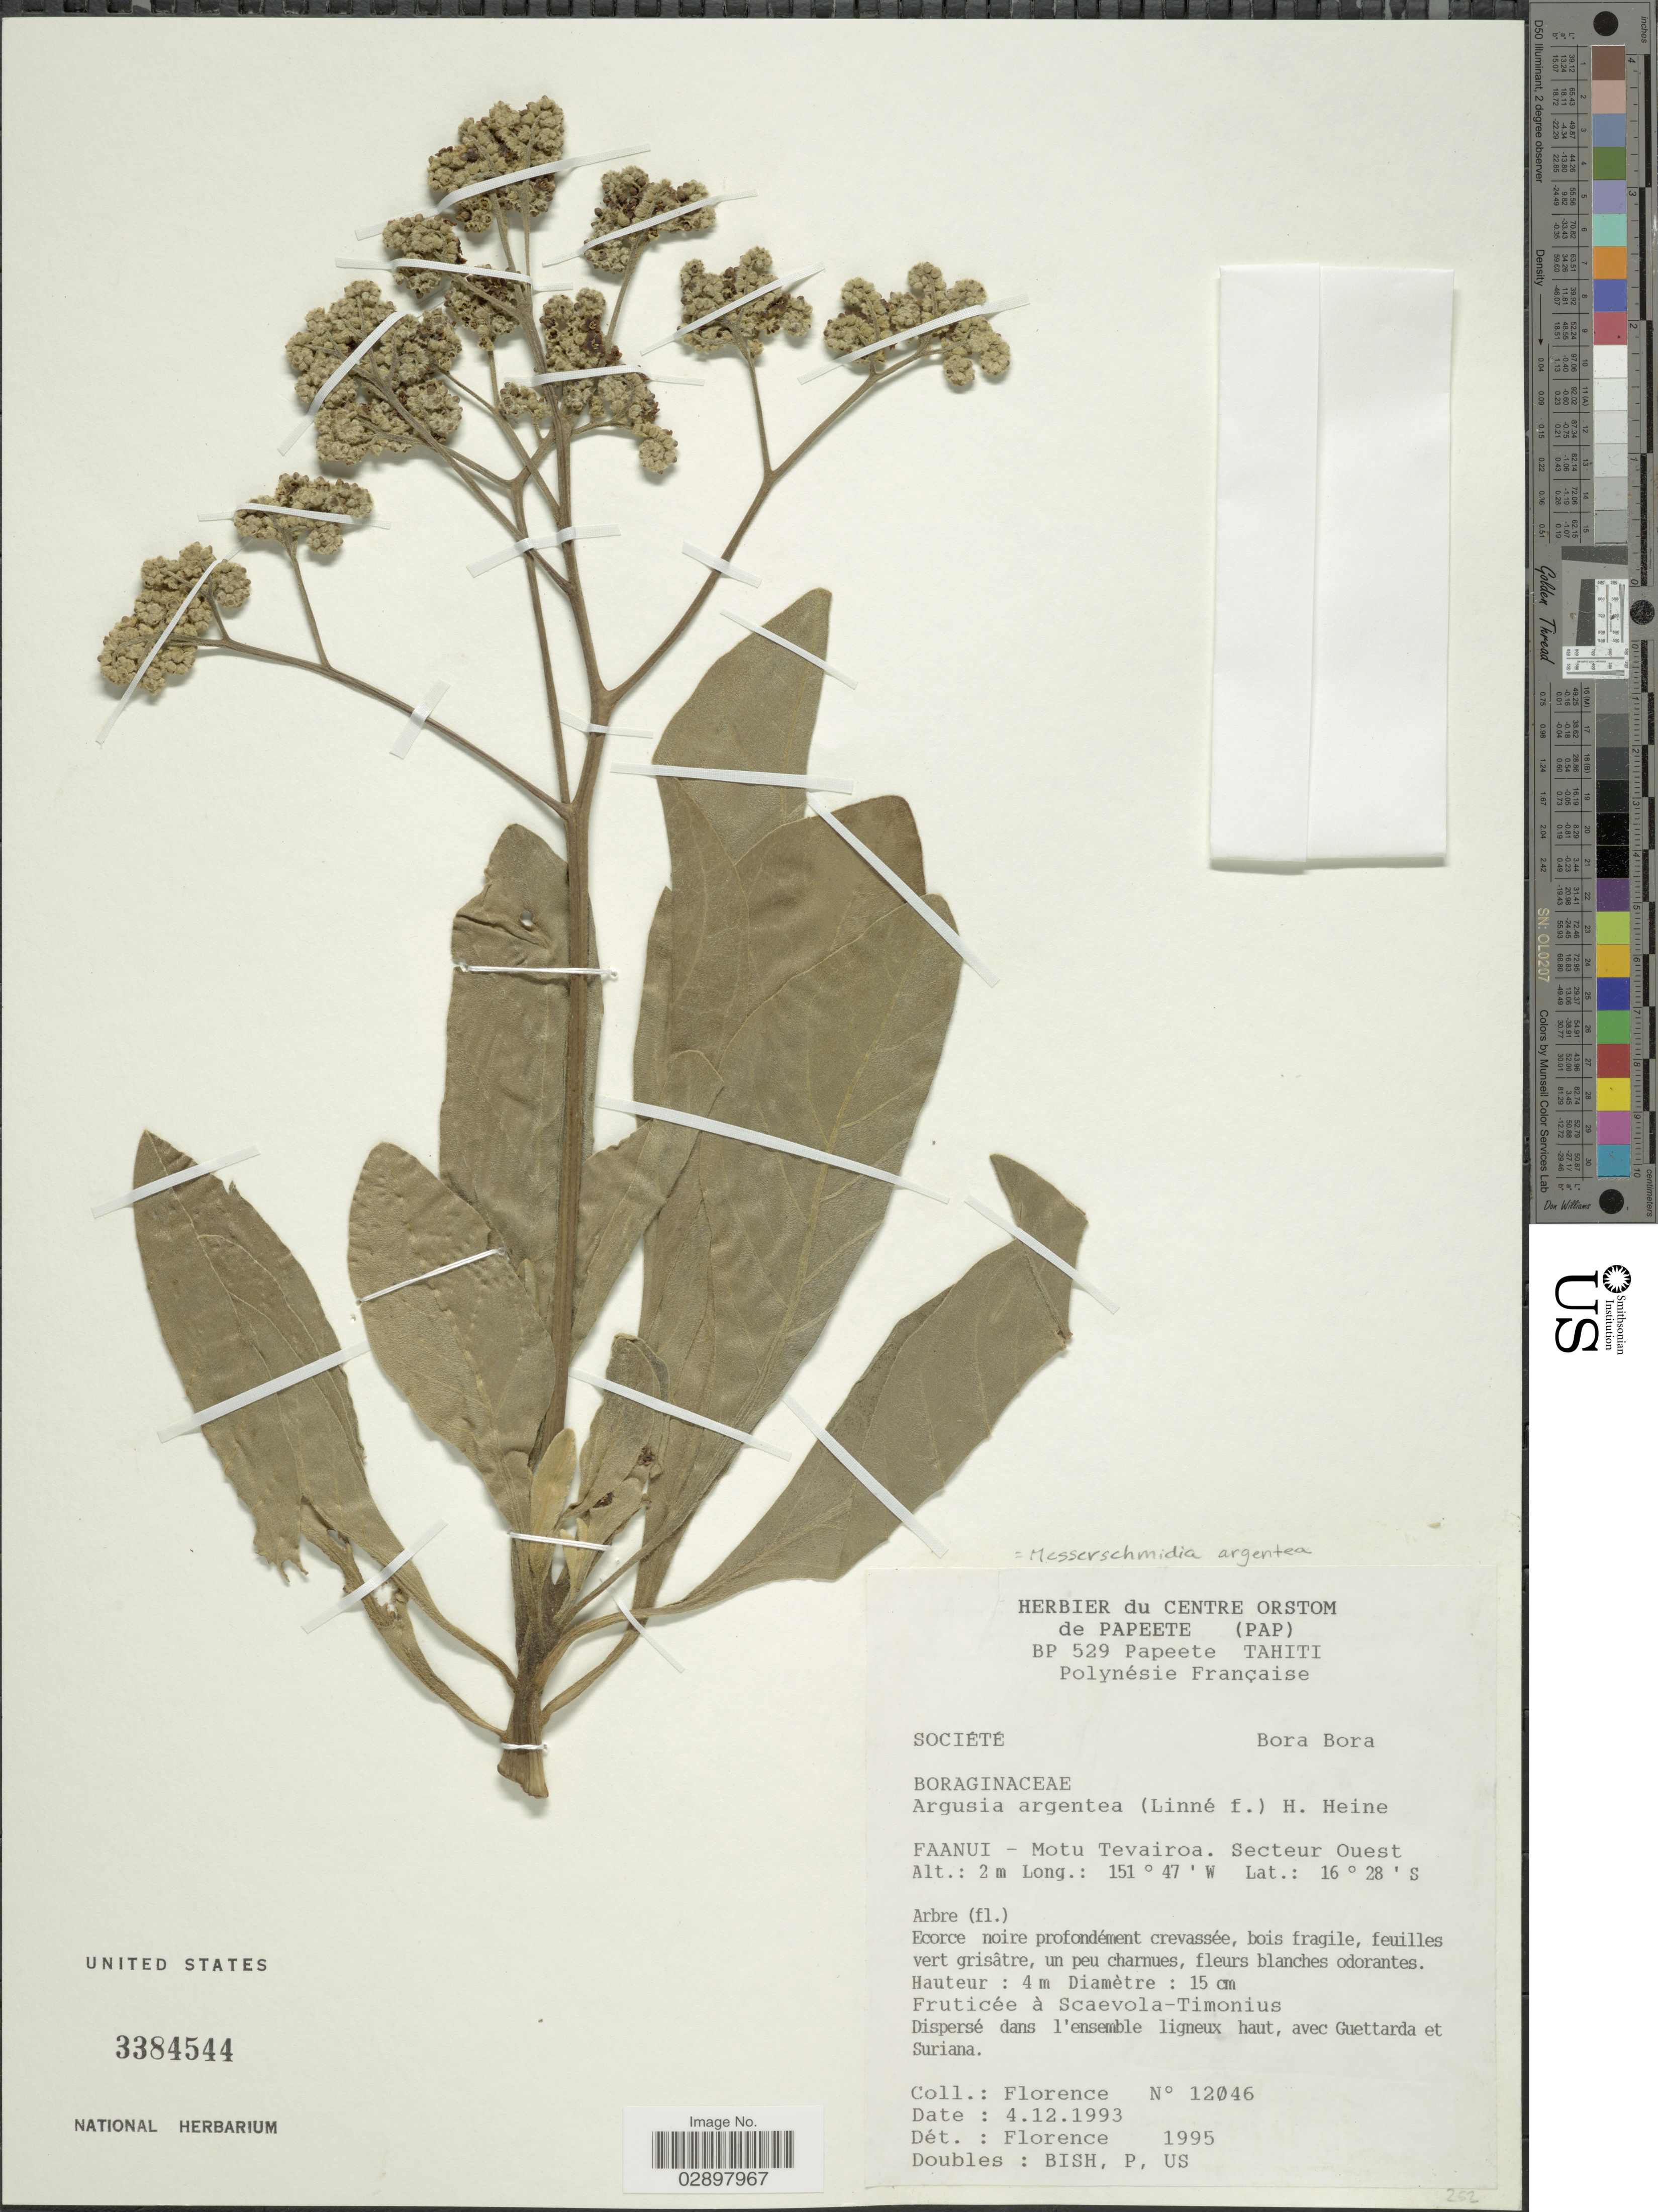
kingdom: Plantae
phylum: Tracheophyta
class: Magnoliopsida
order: Boraginales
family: Heliotropiaceae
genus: Heliotropium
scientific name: Heliotropium arboreum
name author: (Blanco) Mabberley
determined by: Wagner, W. L., (BOT), Smithsonian Institution - National Museum of Natural History (UNITED STATES)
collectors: -. Florence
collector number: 12046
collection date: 1993-12-04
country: French Polynesia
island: Bora Bora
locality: Société, Bora Bora. Faanui - Motu Tevairoa. Secteur Ouest.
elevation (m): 2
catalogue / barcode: US 3384544